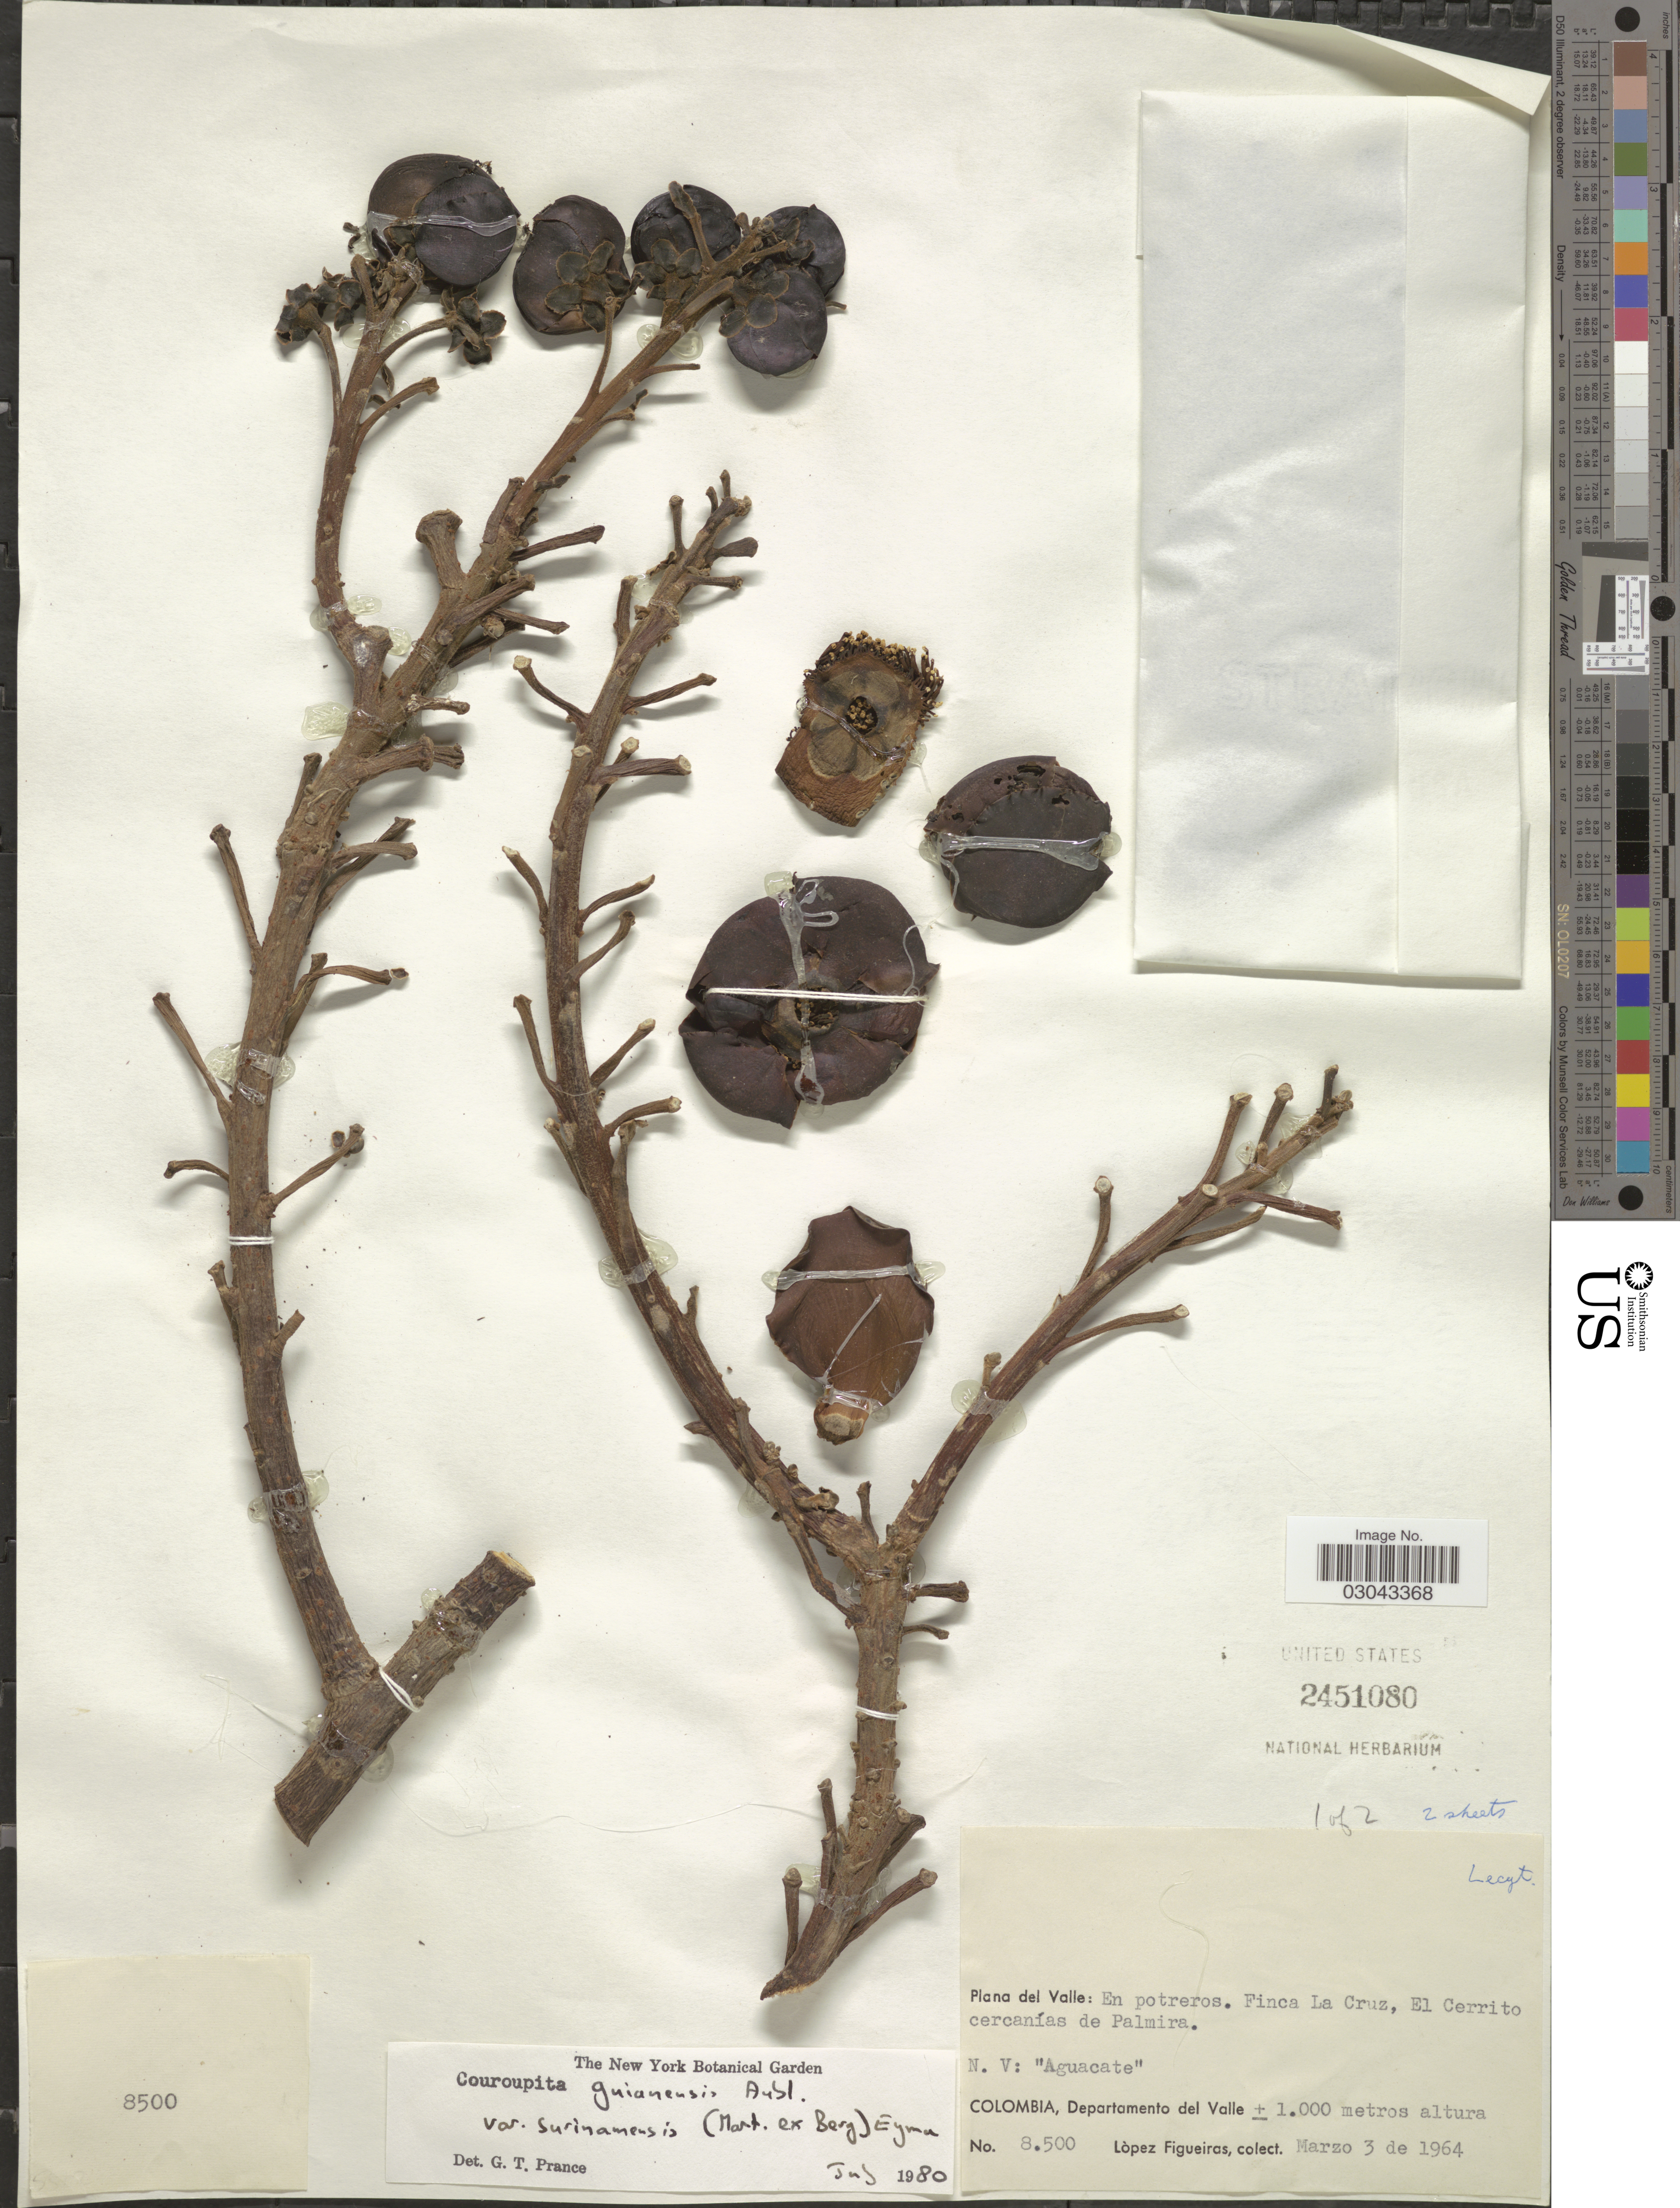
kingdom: Plantae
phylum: Tracheophyta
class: Magnoliopsida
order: Ericales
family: Lecythidaceae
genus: Couroupita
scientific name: Couroupita guianensis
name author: Aubl.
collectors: M. López Figueiras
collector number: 8500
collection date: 1964-03-03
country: Colombia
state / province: Valle del Cauca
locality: Departamento del Valle, Plana del Valle: En potreros, Finca La Cruz, El Cerrito cercanías de Palmira.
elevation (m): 1000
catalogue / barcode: US 2451080